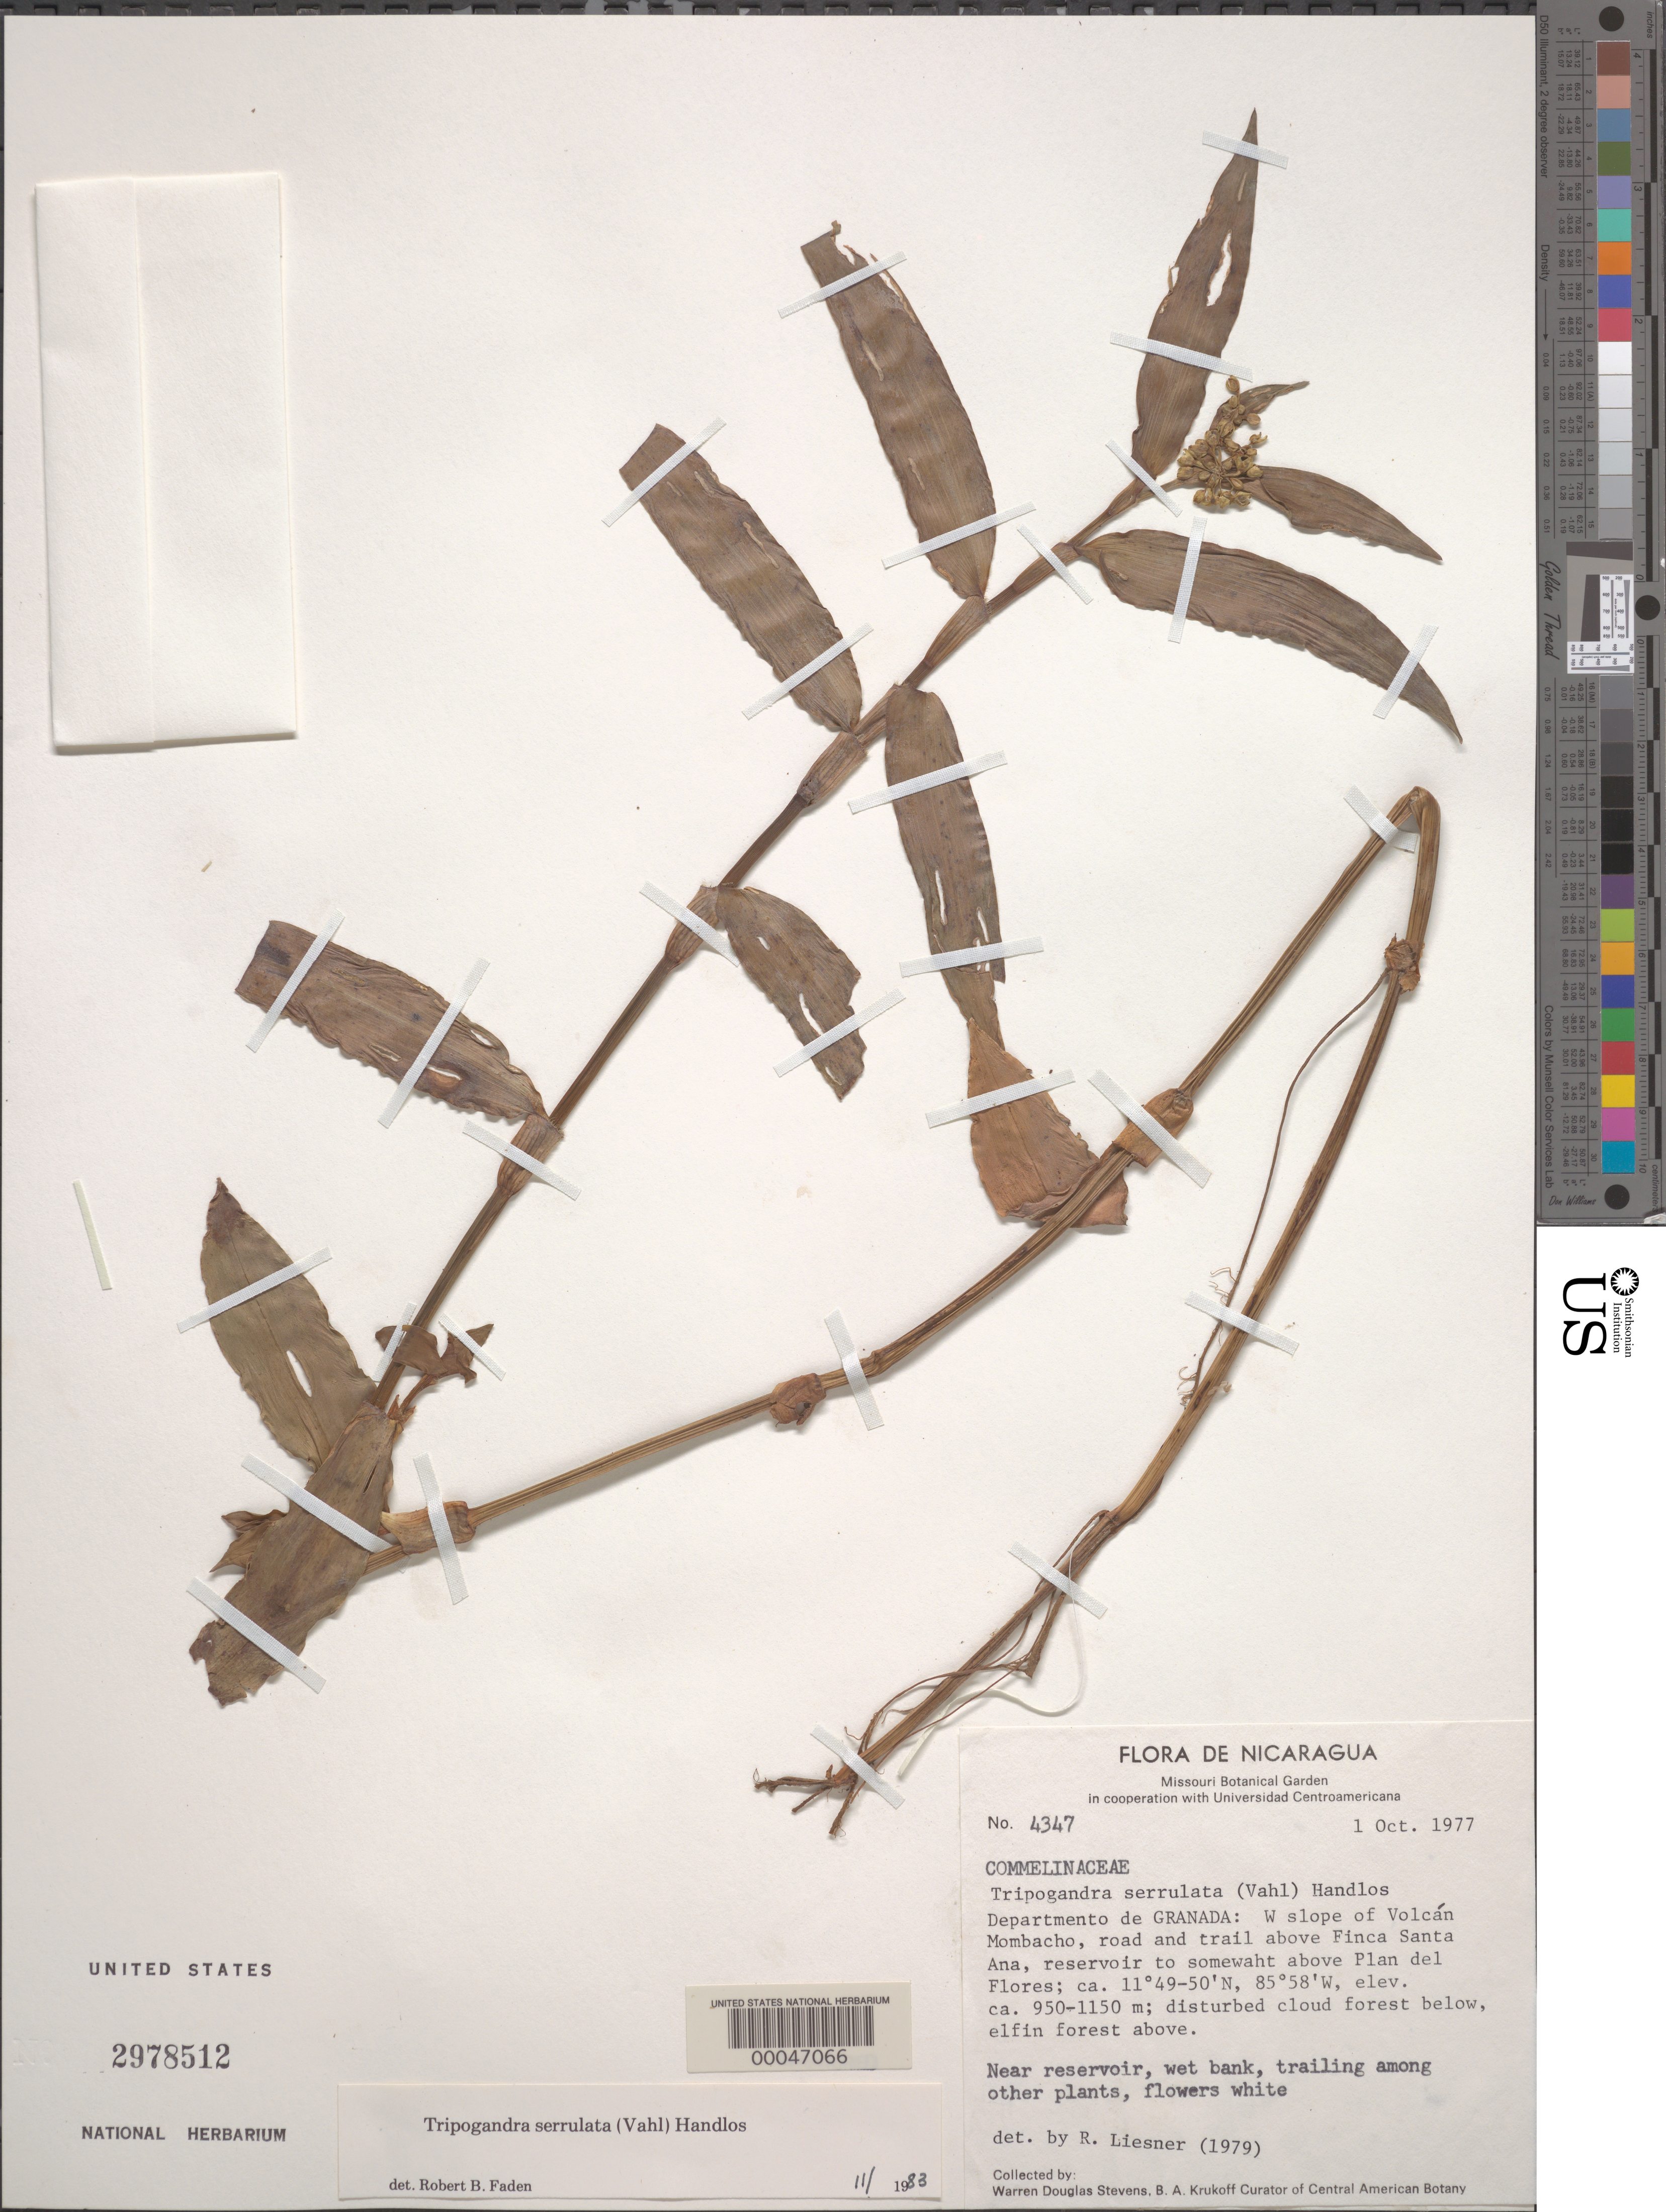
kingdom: Plantae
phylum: Tracheophyta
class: Liliopsida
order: Commelinales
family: Commelinaceae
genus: Tripogandra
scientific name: Tripogandra serrulata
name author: (Vahl) Handlos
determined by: Faden, Robert B., (US), Smithsonian Institution - National Museum of Natural History (UNITED STATES)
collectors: W. D. Stevens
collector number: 4347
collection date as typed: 01 Oct 1977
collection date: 1977-10-01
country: Nicaragua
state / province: Granada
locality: Volcan mombacho, above finca santa ana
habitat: Roadside enar reservoir, disturbed cloud forest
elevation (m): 950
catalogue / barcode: US 2978512